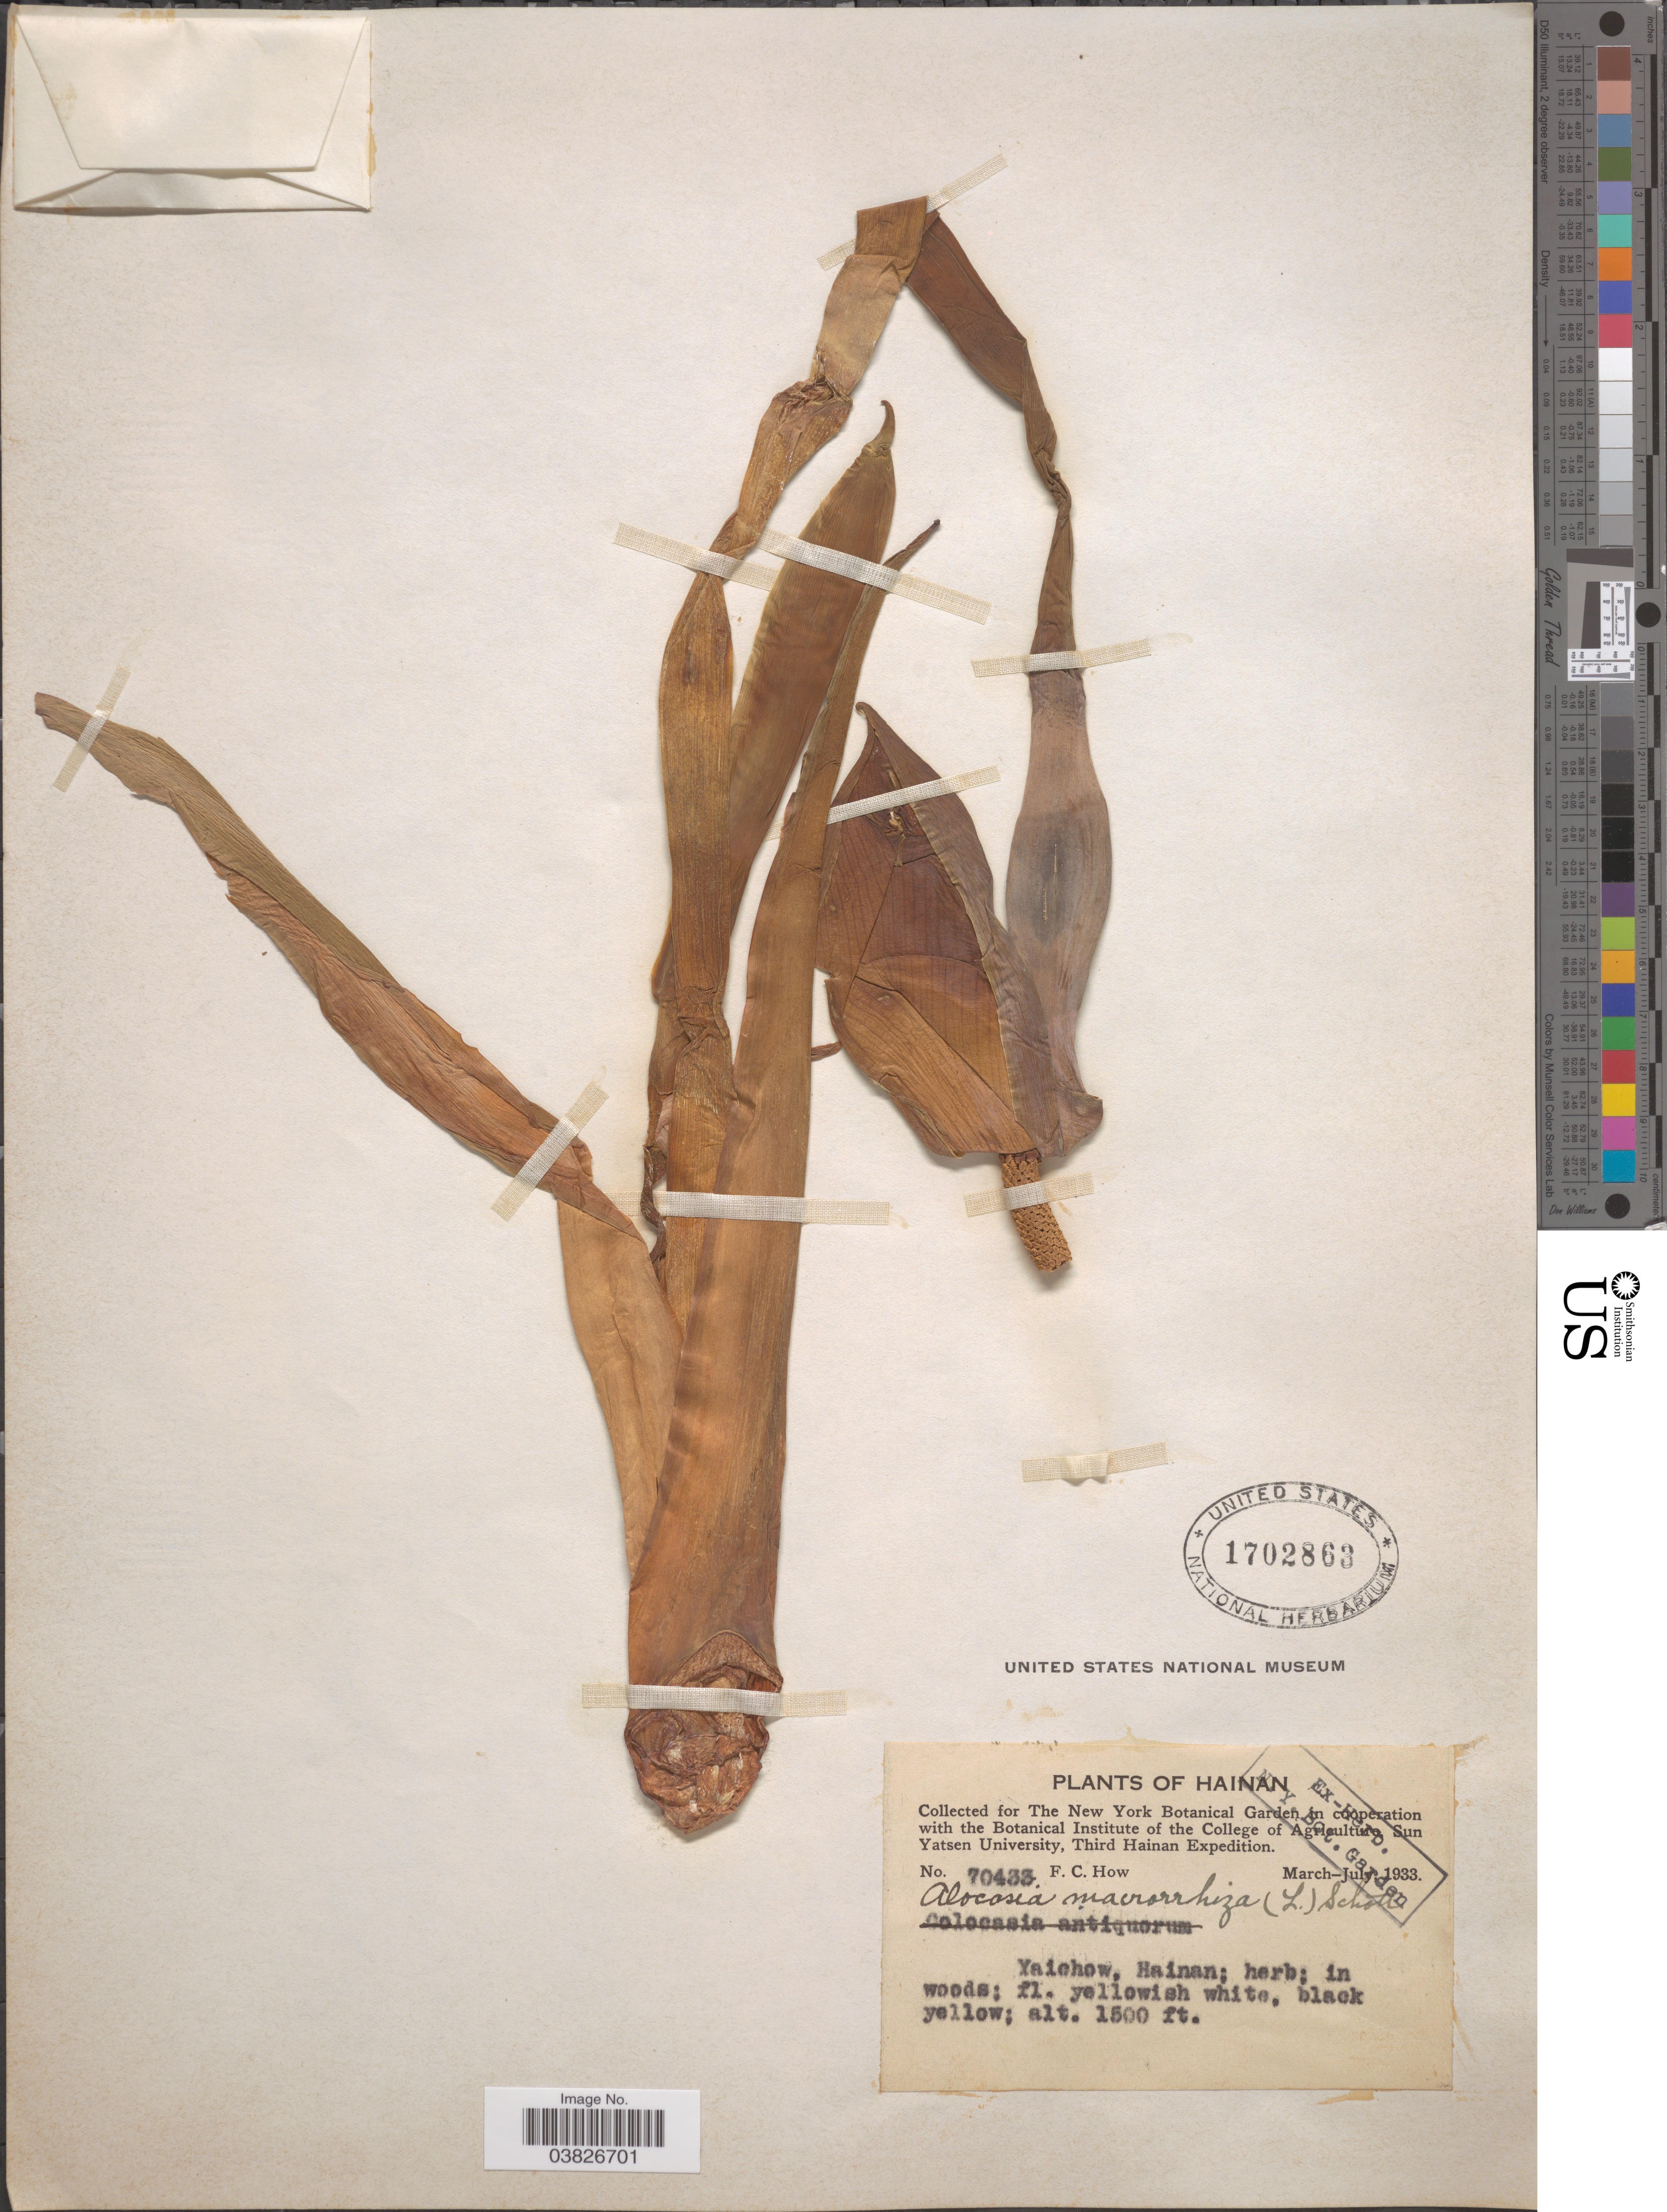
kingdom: Plantae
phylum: Tracheophyta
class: Liliopsida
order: Alismatales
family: Araceae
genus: Alocasia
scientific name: Alocasia macrorrhizos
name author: (L.) G. Don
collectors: F. C. How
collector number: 70433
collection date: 1933-03/1933-07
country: China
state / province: Hainan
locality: Yaichow.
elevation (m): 457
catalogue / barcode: US 1702863